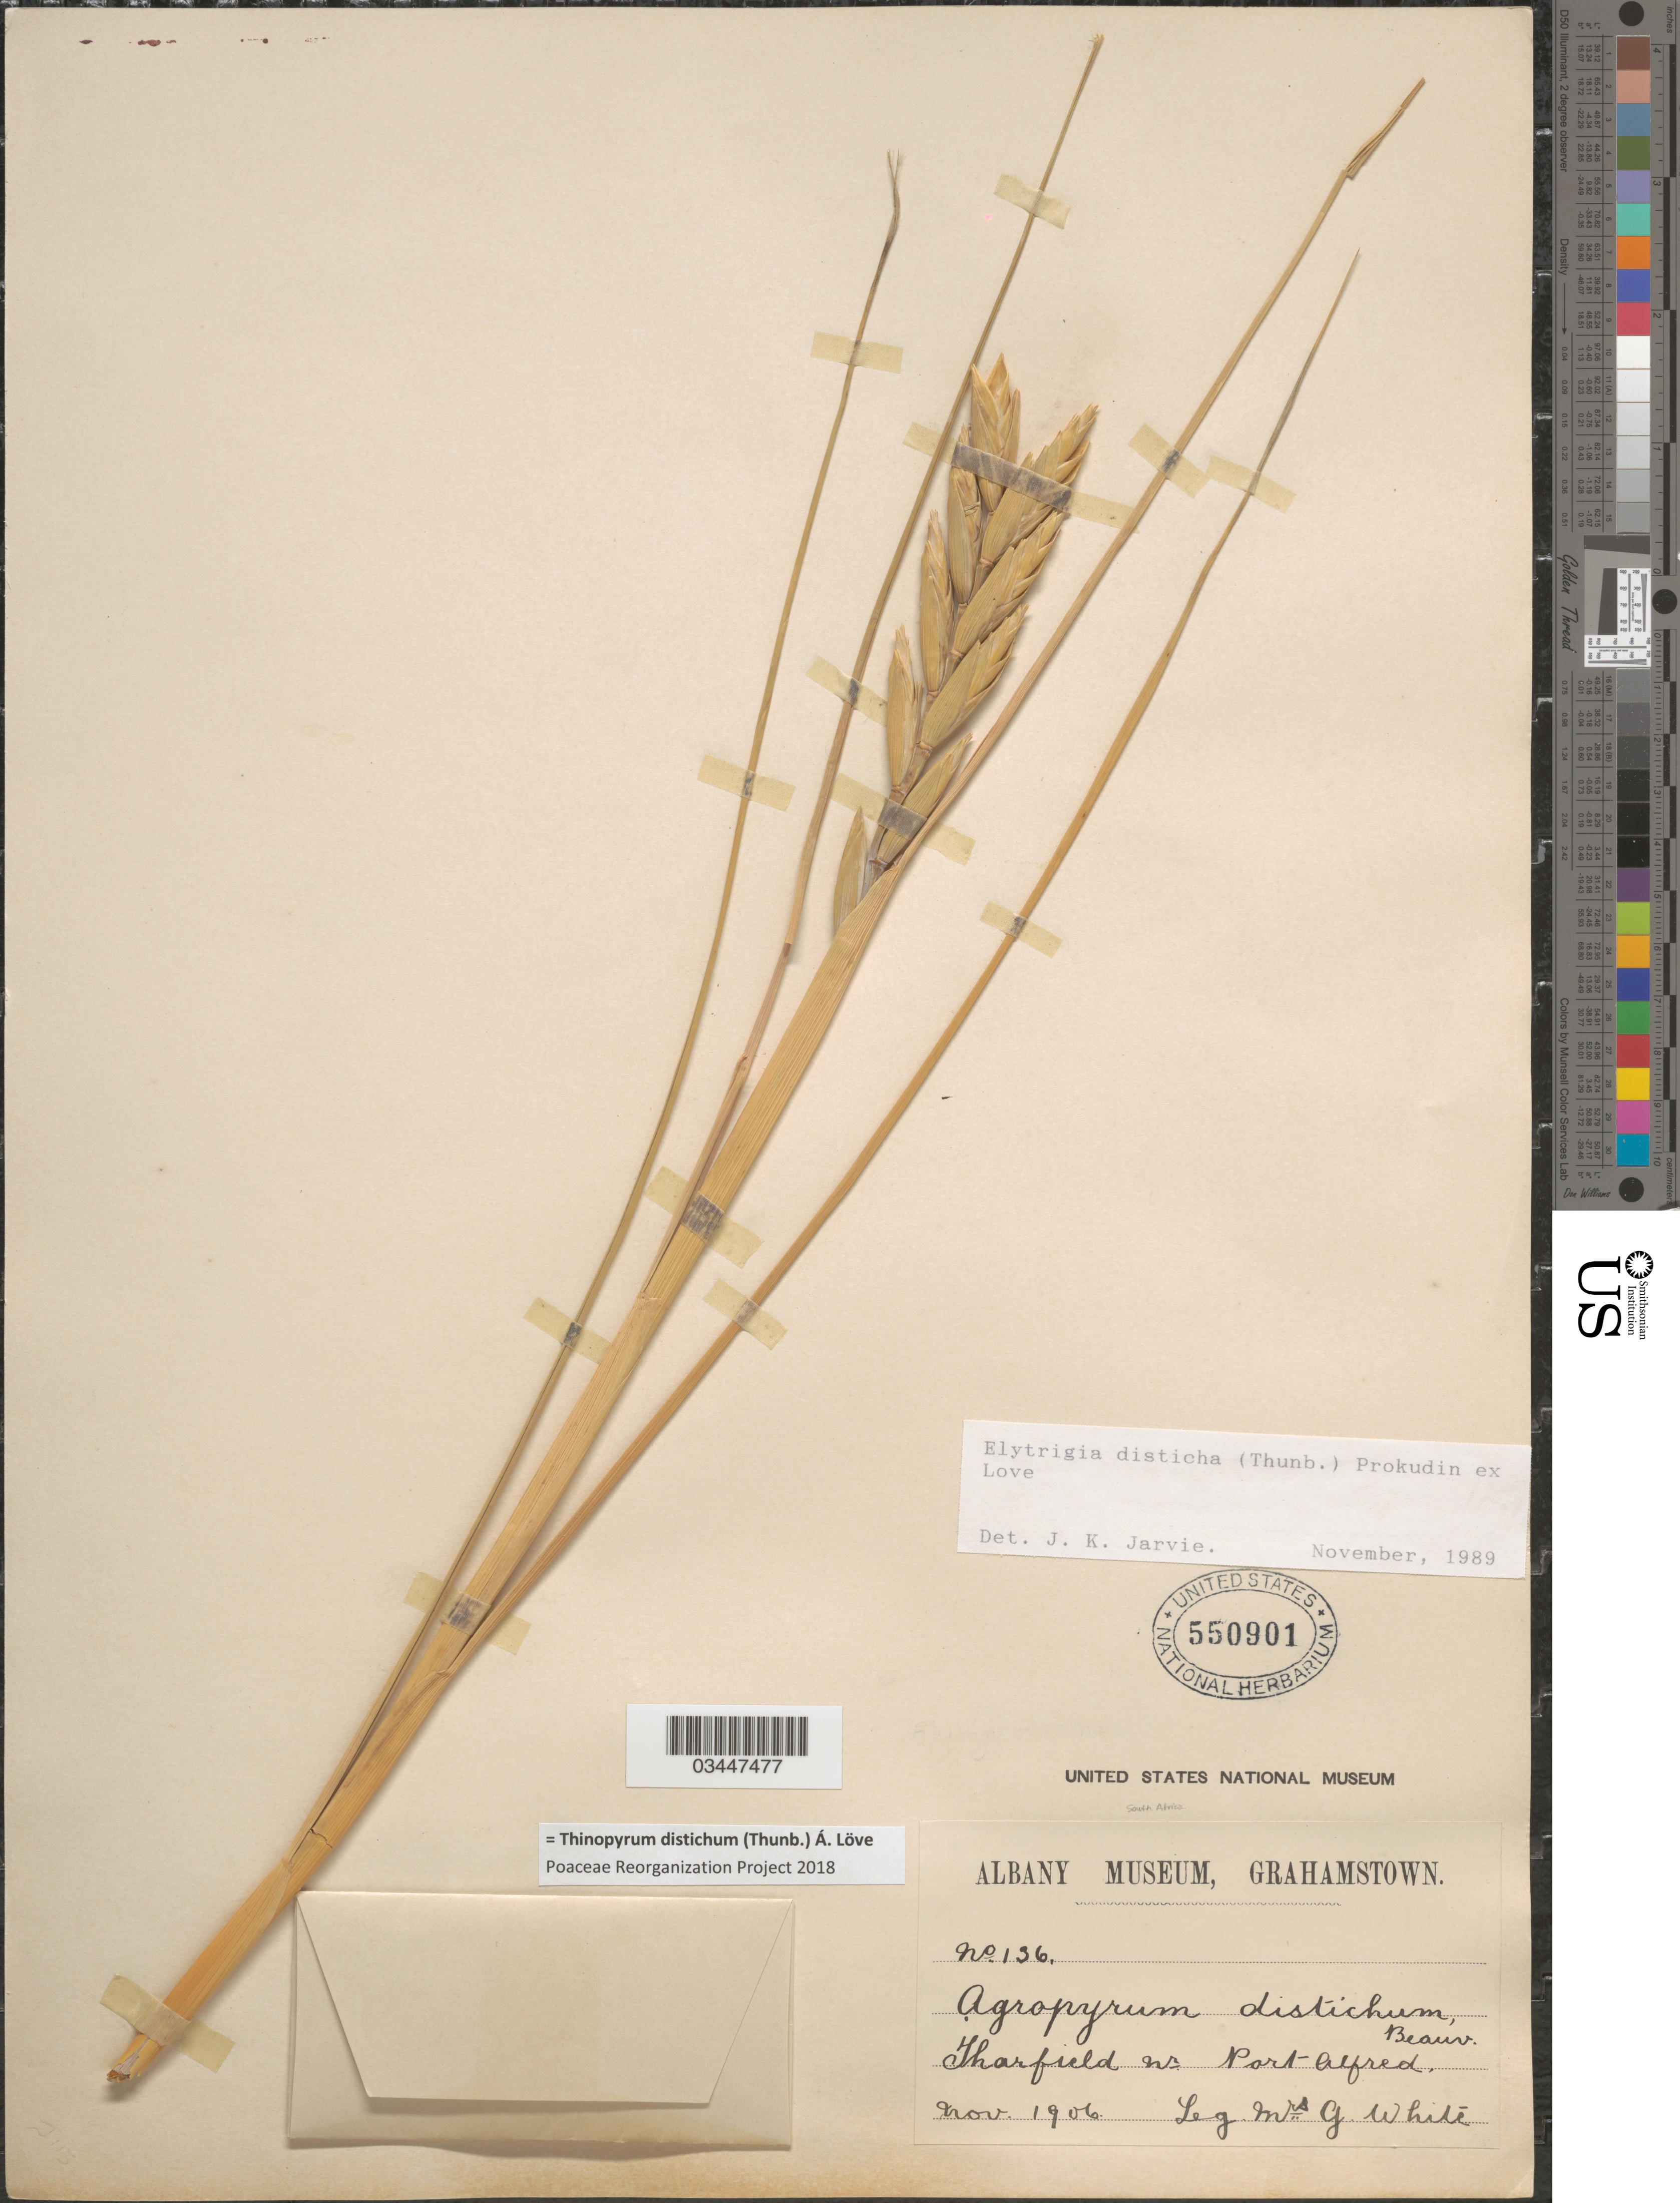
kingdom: Plantae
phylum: Tracheophyta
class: Liliopsida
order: Poales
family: Poaceae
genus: Thinopyrum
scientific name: Thinopyrum distichum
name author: (Thunb.) Á. Löve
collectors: G. White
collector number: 136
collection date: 1906-11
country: Albania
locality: Tharfield [interpreted] nr Port Alfred.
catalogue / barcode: US 550901